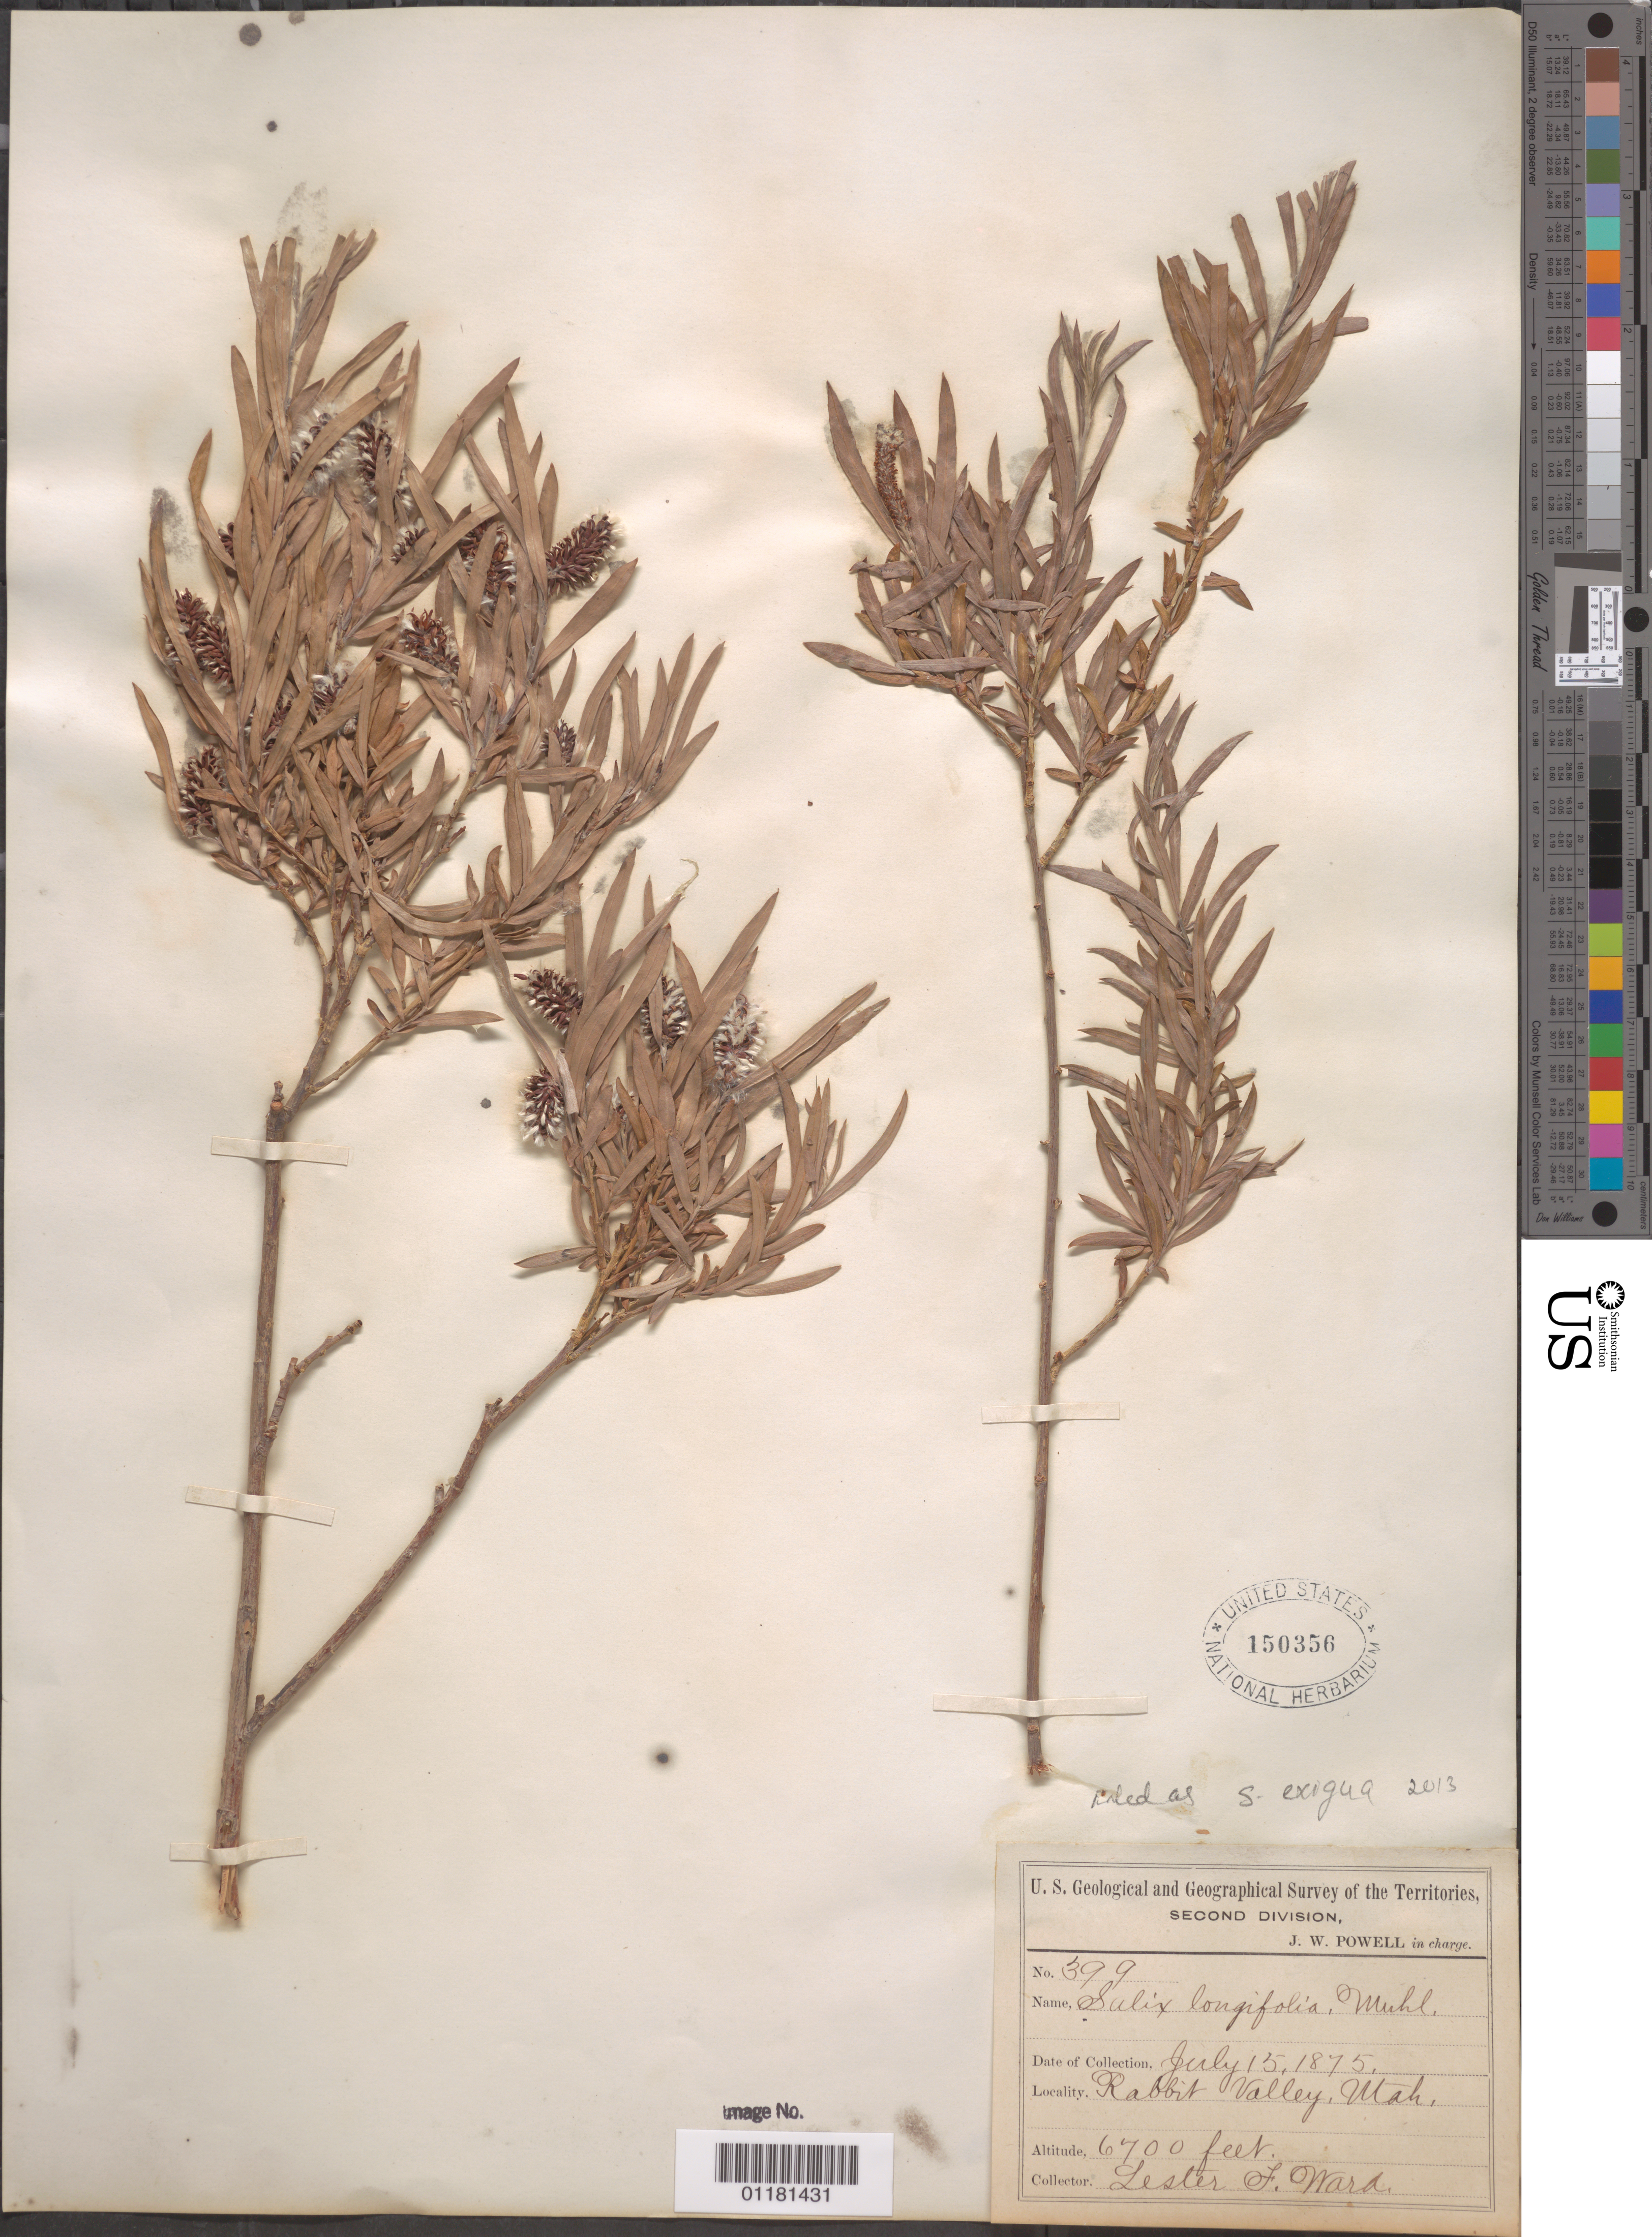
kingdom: Plantae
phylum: Tracheophyta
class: Magnoliopsida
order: Malpighiales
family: Salicaceae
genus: Salix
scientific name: Salix exigua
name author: Nutt.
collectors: L. F. Ward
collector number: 399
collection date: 1875-07-15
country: United States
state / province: Utah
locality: Rabbit Valley.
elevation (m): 2042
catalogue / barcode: US 150356